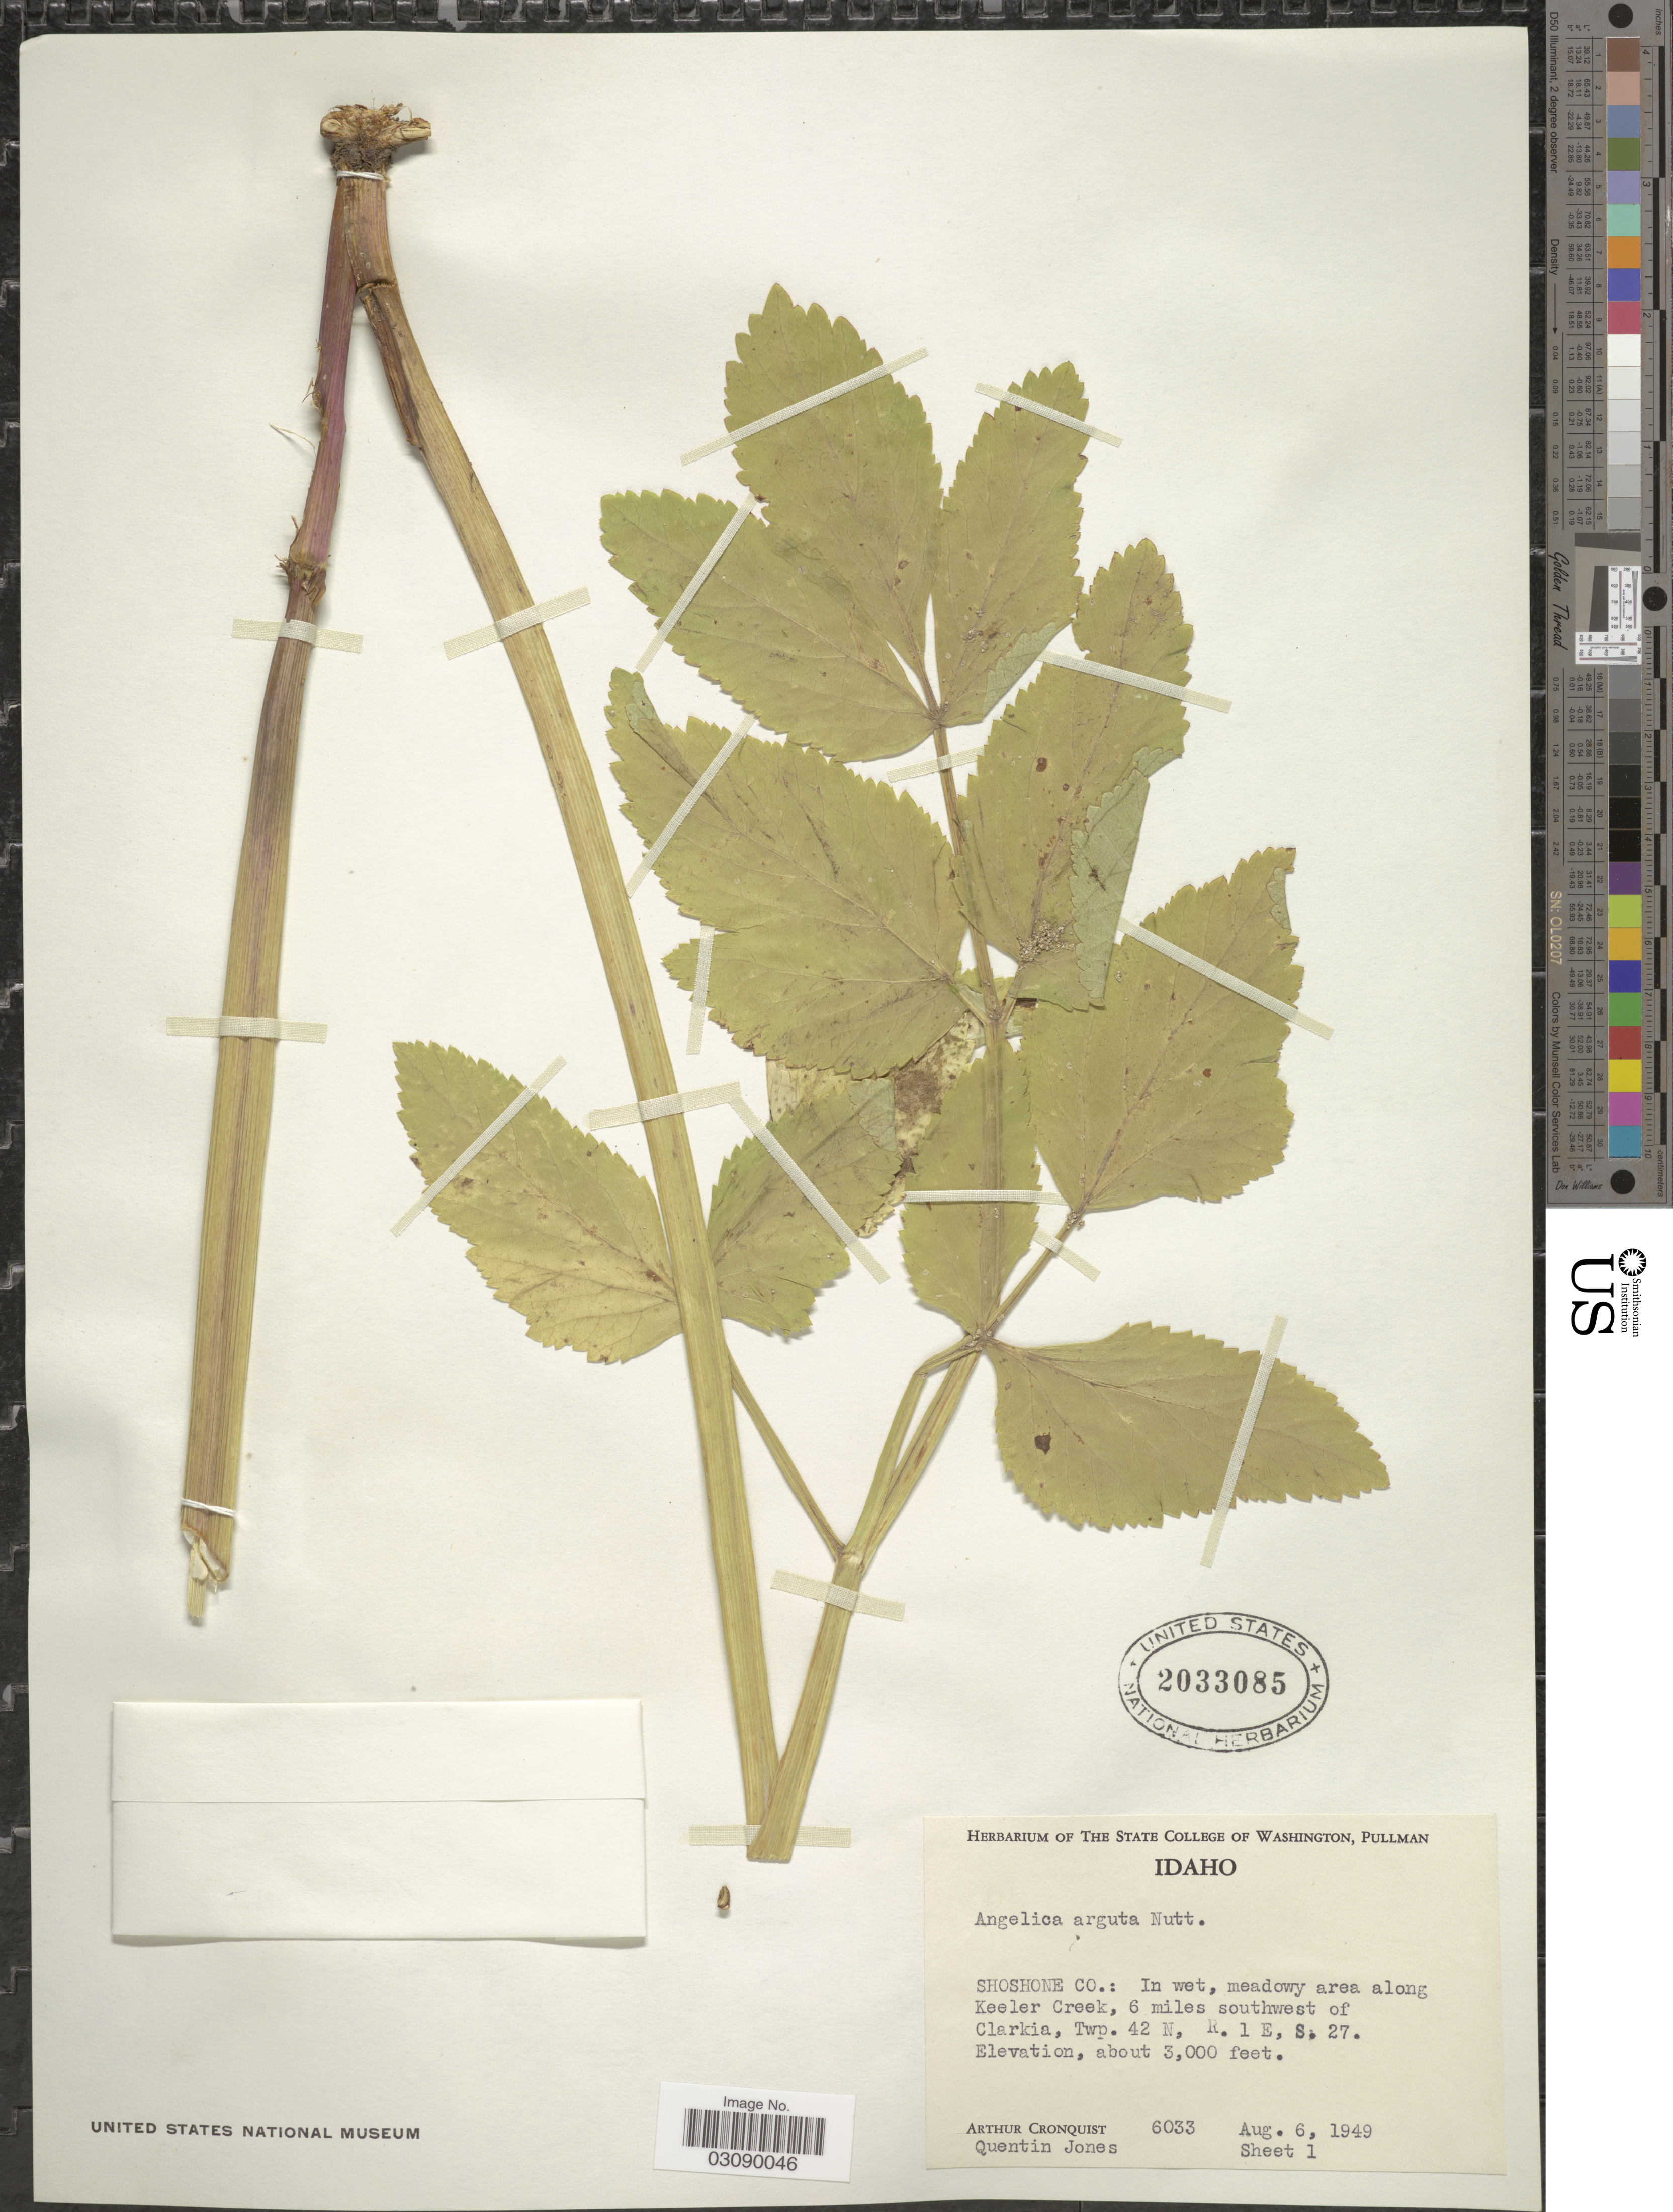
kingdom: Plantae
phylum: Tracheophyta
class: Magnoliopsida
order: Apiales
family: Apiaceae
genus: Angelica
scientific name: Angelica arguta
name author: Nutt.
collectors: A. J. Cronquist & Q. Jones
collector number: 6033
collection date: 1949-08-06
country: United States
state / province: Idaho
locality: Shoshone Co.: In wet, meadowy area along Keeler Creek, 6 miles southwest of Clarkia, Twp. 42 N, R. 1 E, S. 27.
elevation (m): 914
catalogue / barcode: US 2033085